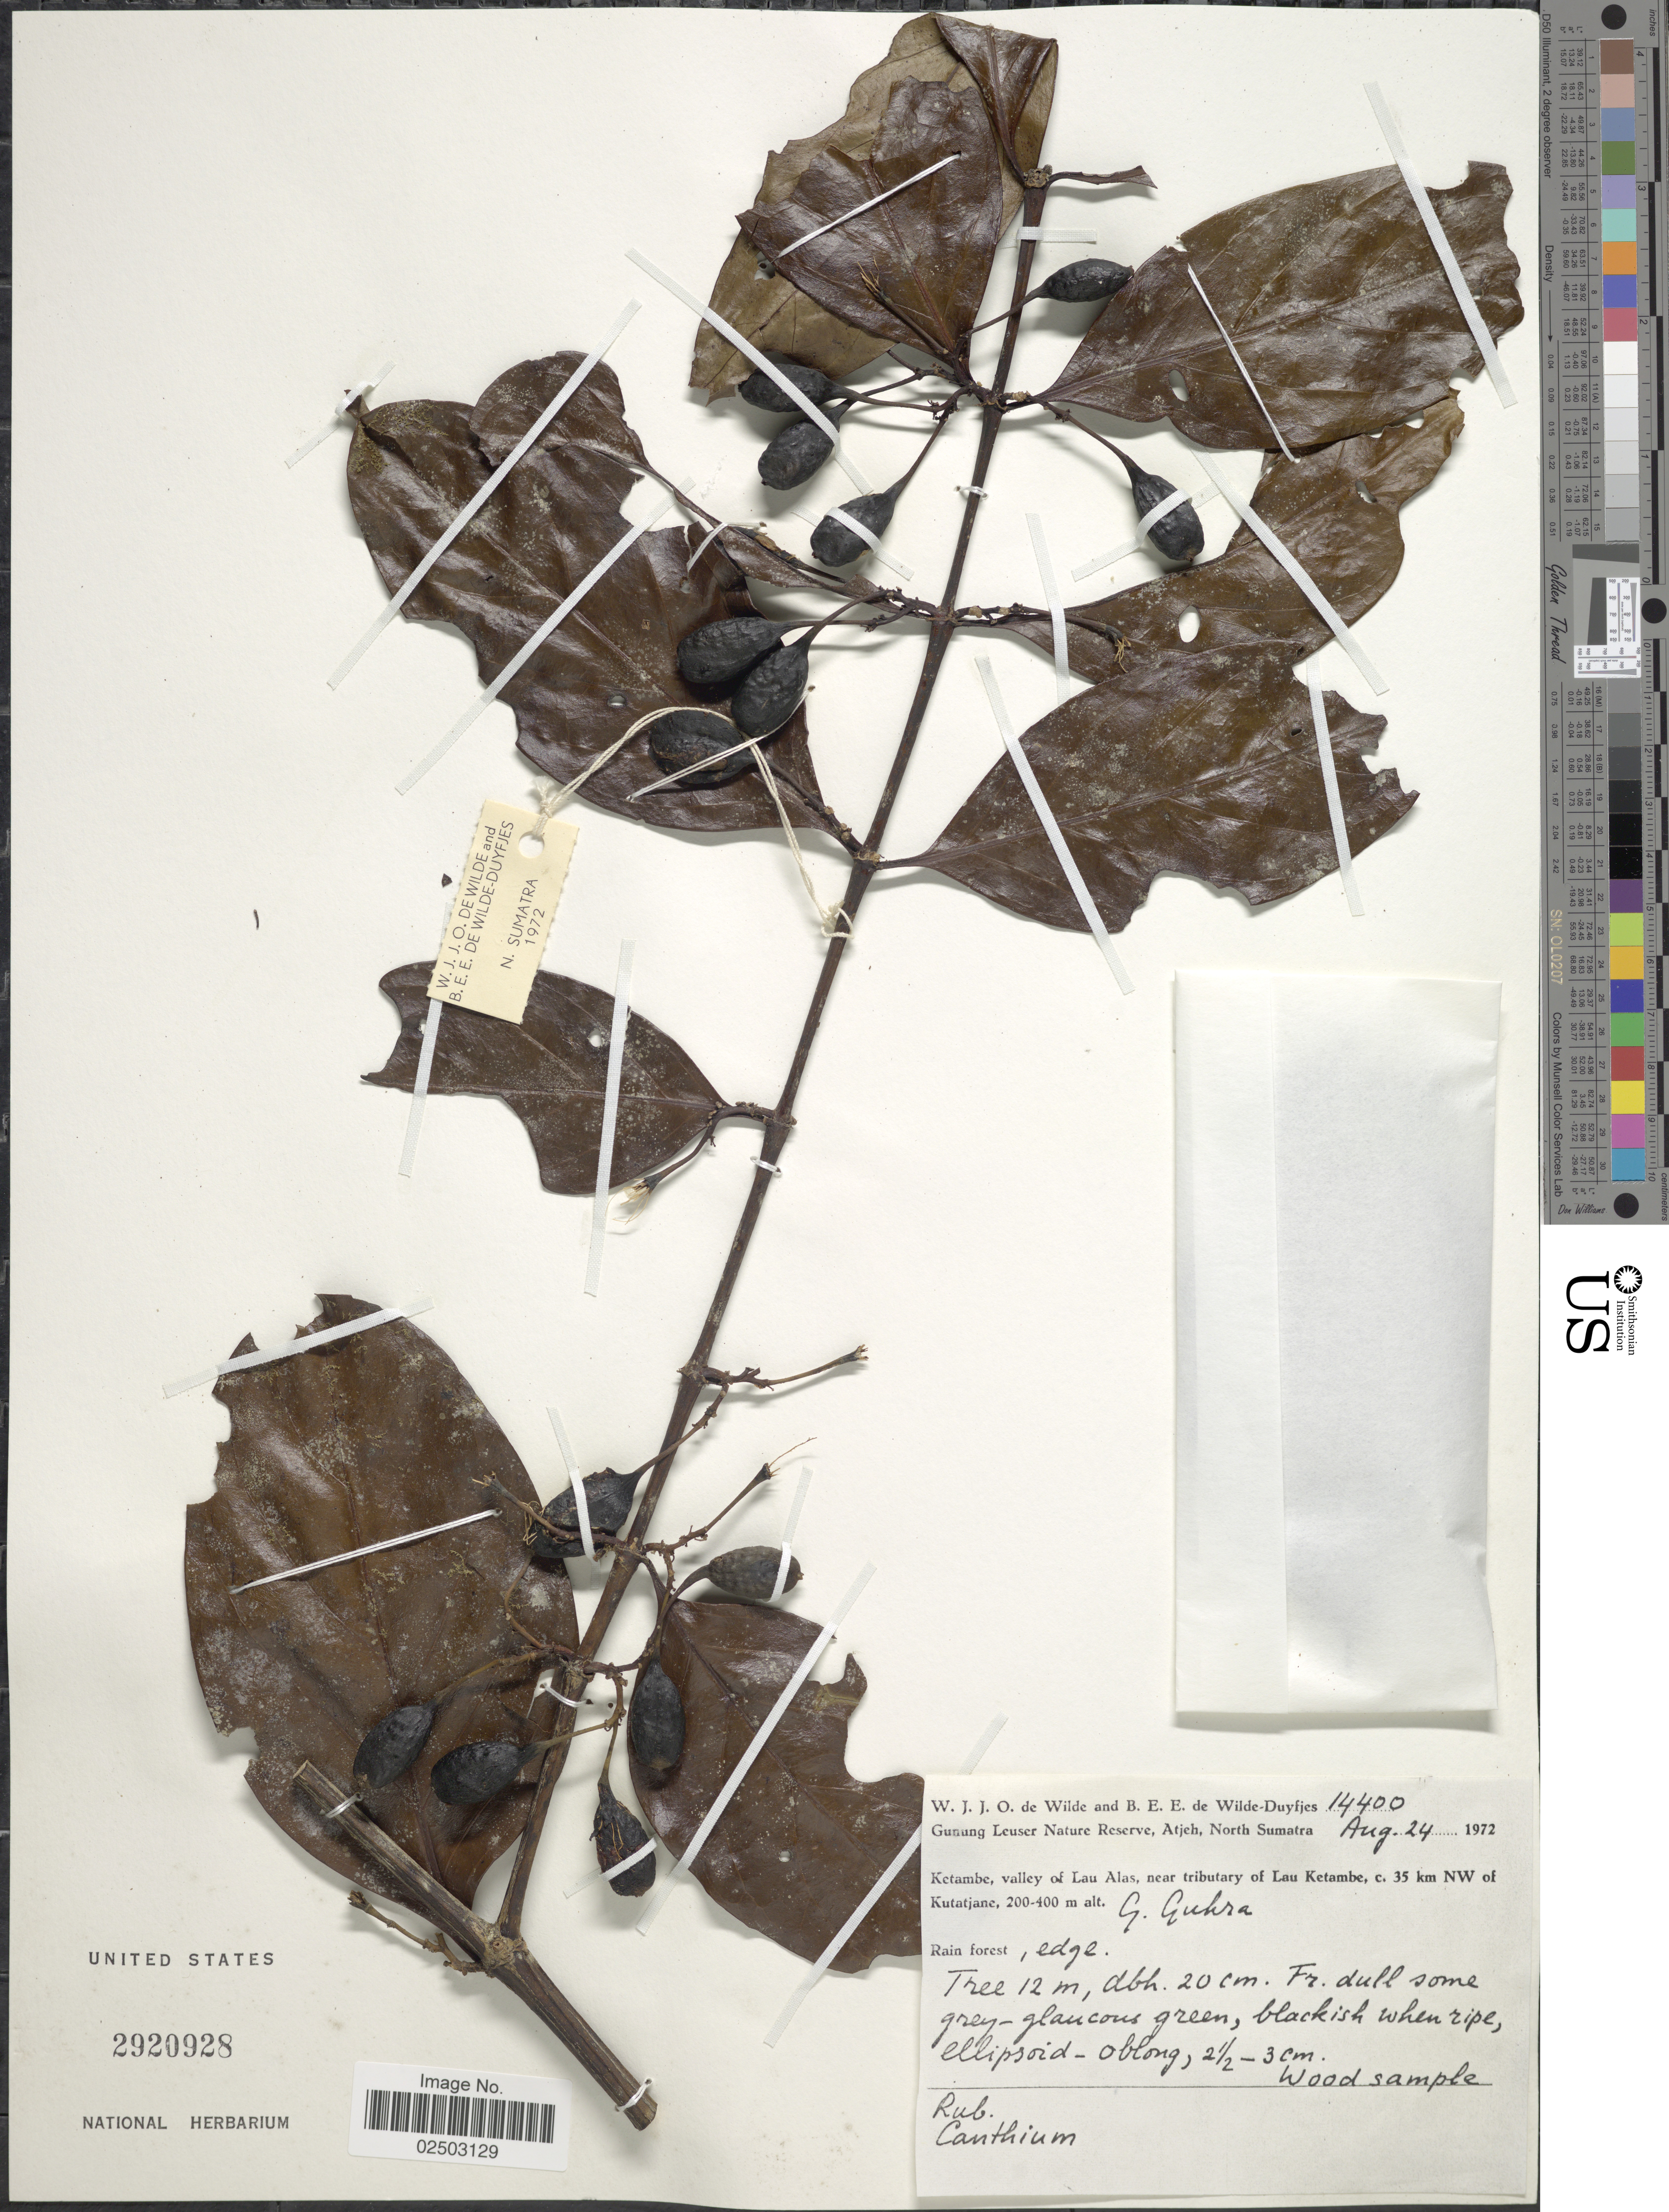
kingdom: Plantae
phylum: Tracheophyta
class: Magnoliopsida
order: Gentianales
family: Rubiaceae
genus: Bridsonia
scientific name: Bridsonia chamaedendrum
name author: (Kuntze) Verstraete & A.E. van Wyk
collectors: W. J. de Wilde & B. E. de Wilde-Duyfjes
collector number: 14400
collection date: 1972-08-24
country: Indonesia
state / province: Sumatra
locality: Gunung Leuser Nature Reserve, Atjeh, North Sumatra, Ketambe, valley of Lau Alas, near tributary of Lau Ketambe, c. 35 km NW of Kutatjane, G. Guhra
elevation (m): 200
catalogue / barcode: US 2920928